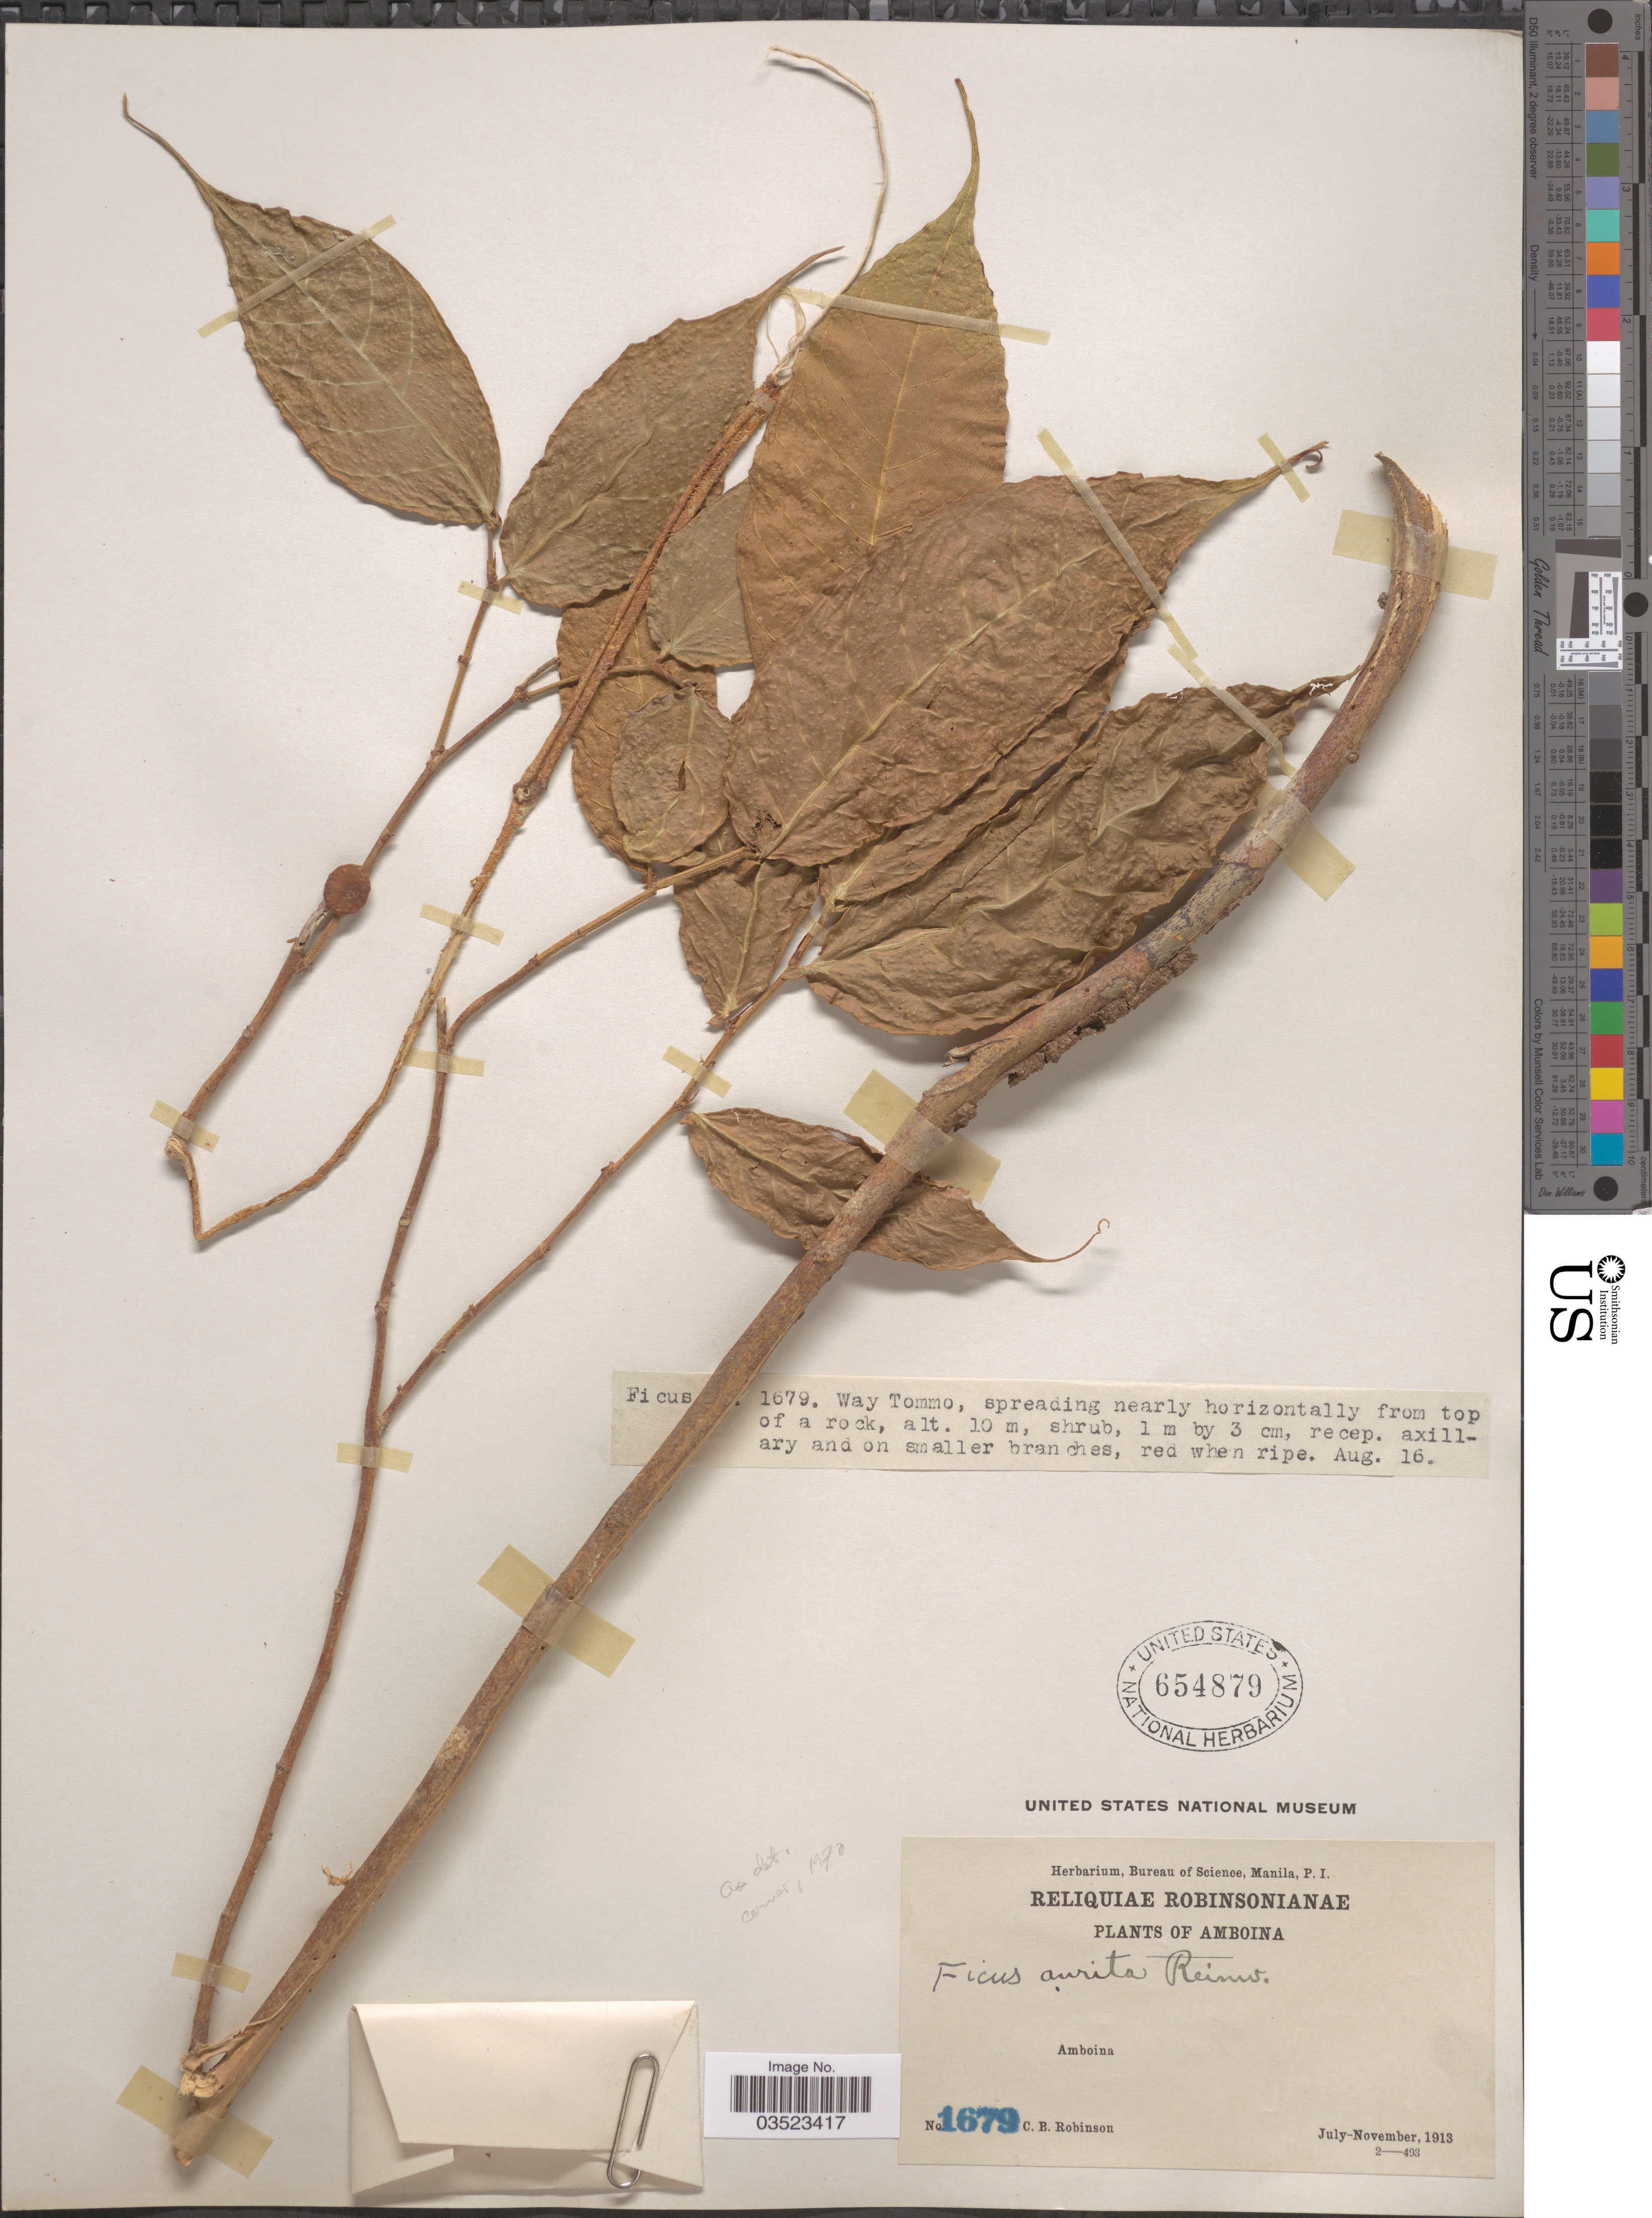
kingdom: Plantae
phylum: Tracheophyta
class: Magnoliopsida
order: Rosales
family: Moraceae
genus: Ficus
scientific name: Ficus aurita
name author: Blume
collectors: C. Robinson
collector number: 1679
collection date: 1913-08-16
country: Indonesia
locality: Amboina.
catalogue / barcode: US 654879